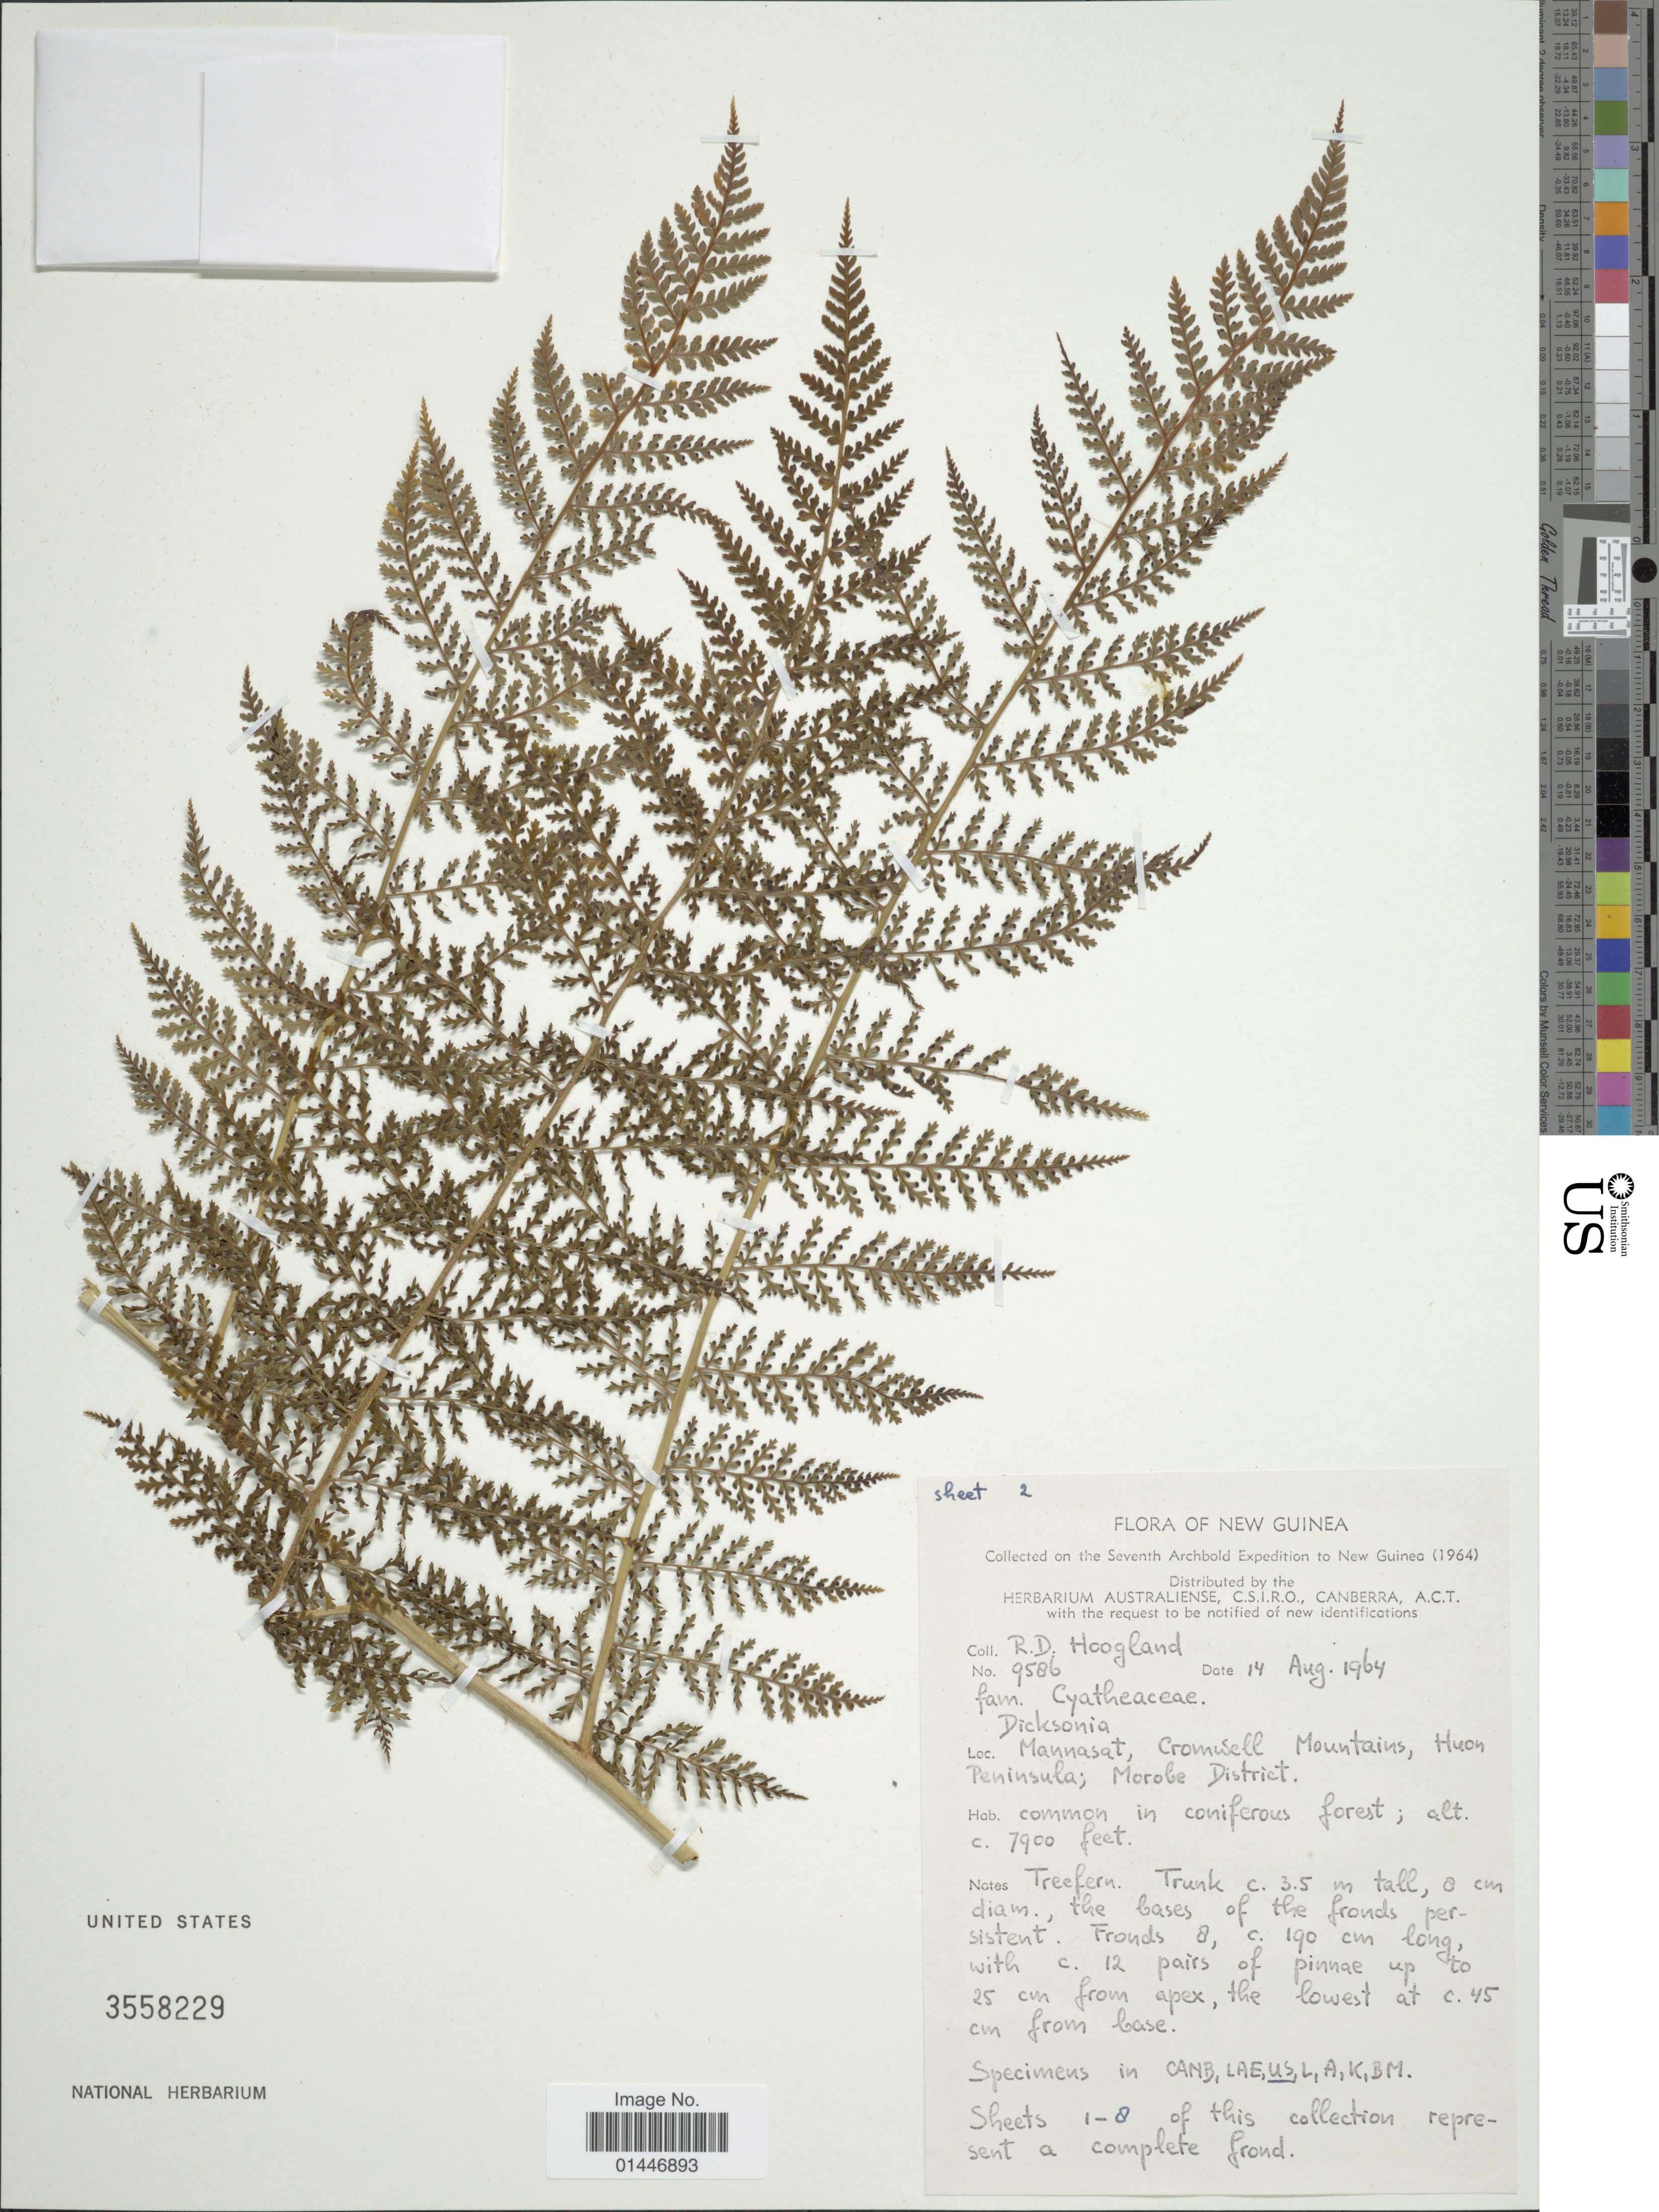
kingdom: Plantae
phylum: Tracheophyta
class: Polypodiopsida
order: Cyatheales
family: Dicksoniaceae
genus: Dicksonia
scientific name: Dicksonia lanigera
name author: Holttum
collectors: R. D. Hoogland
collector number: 9586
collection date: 1964-08-14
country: Papua New Guinea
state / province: Morobe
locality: New Guinea, Mannasat, Cromwell Mountains, Huon Peninsula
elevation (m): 2408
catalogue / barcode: US 3558229